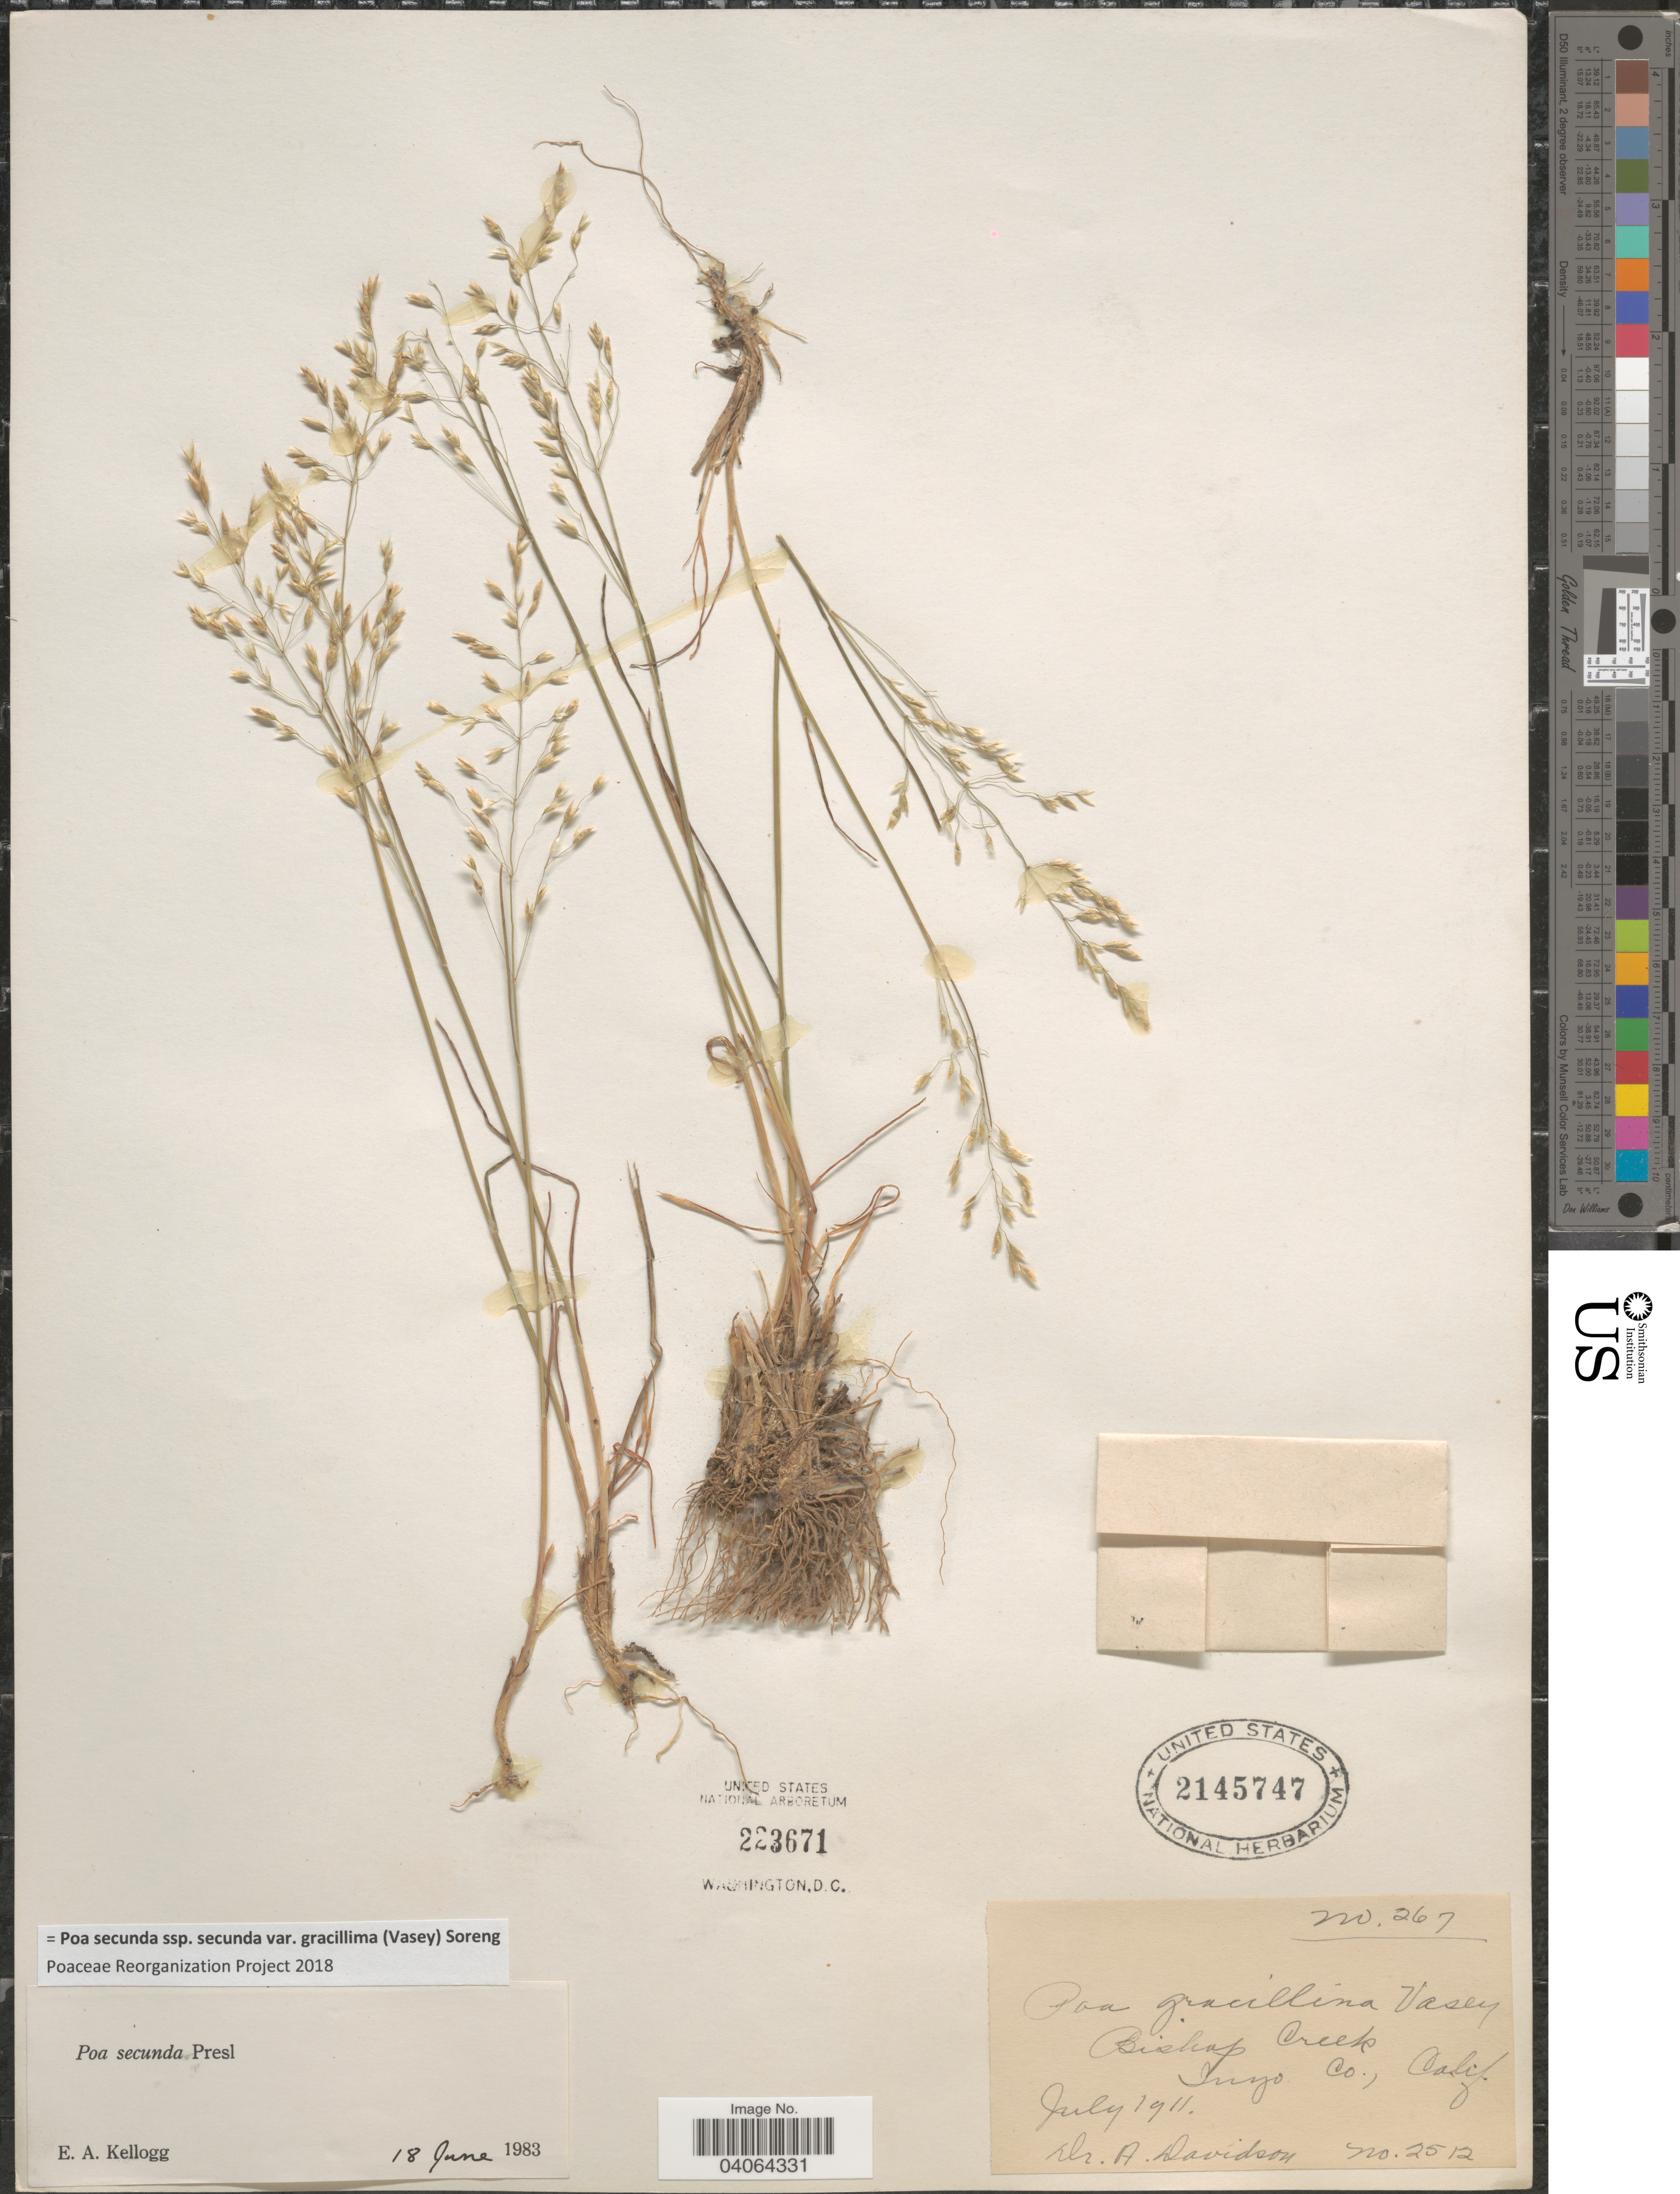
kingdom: Plantae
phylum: Tracheophyta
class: Liliopsida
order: Poales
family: Poaceae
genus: Poa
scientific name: Poa secunda subsp. secunda var. gracillima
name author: (Vasey) Soreng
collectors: A. Davidson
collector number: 2512/267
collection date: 1911-07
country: United States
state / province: California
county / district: Inyo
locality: Bishop Creek. Inyo Co.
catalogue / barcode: US 2145747